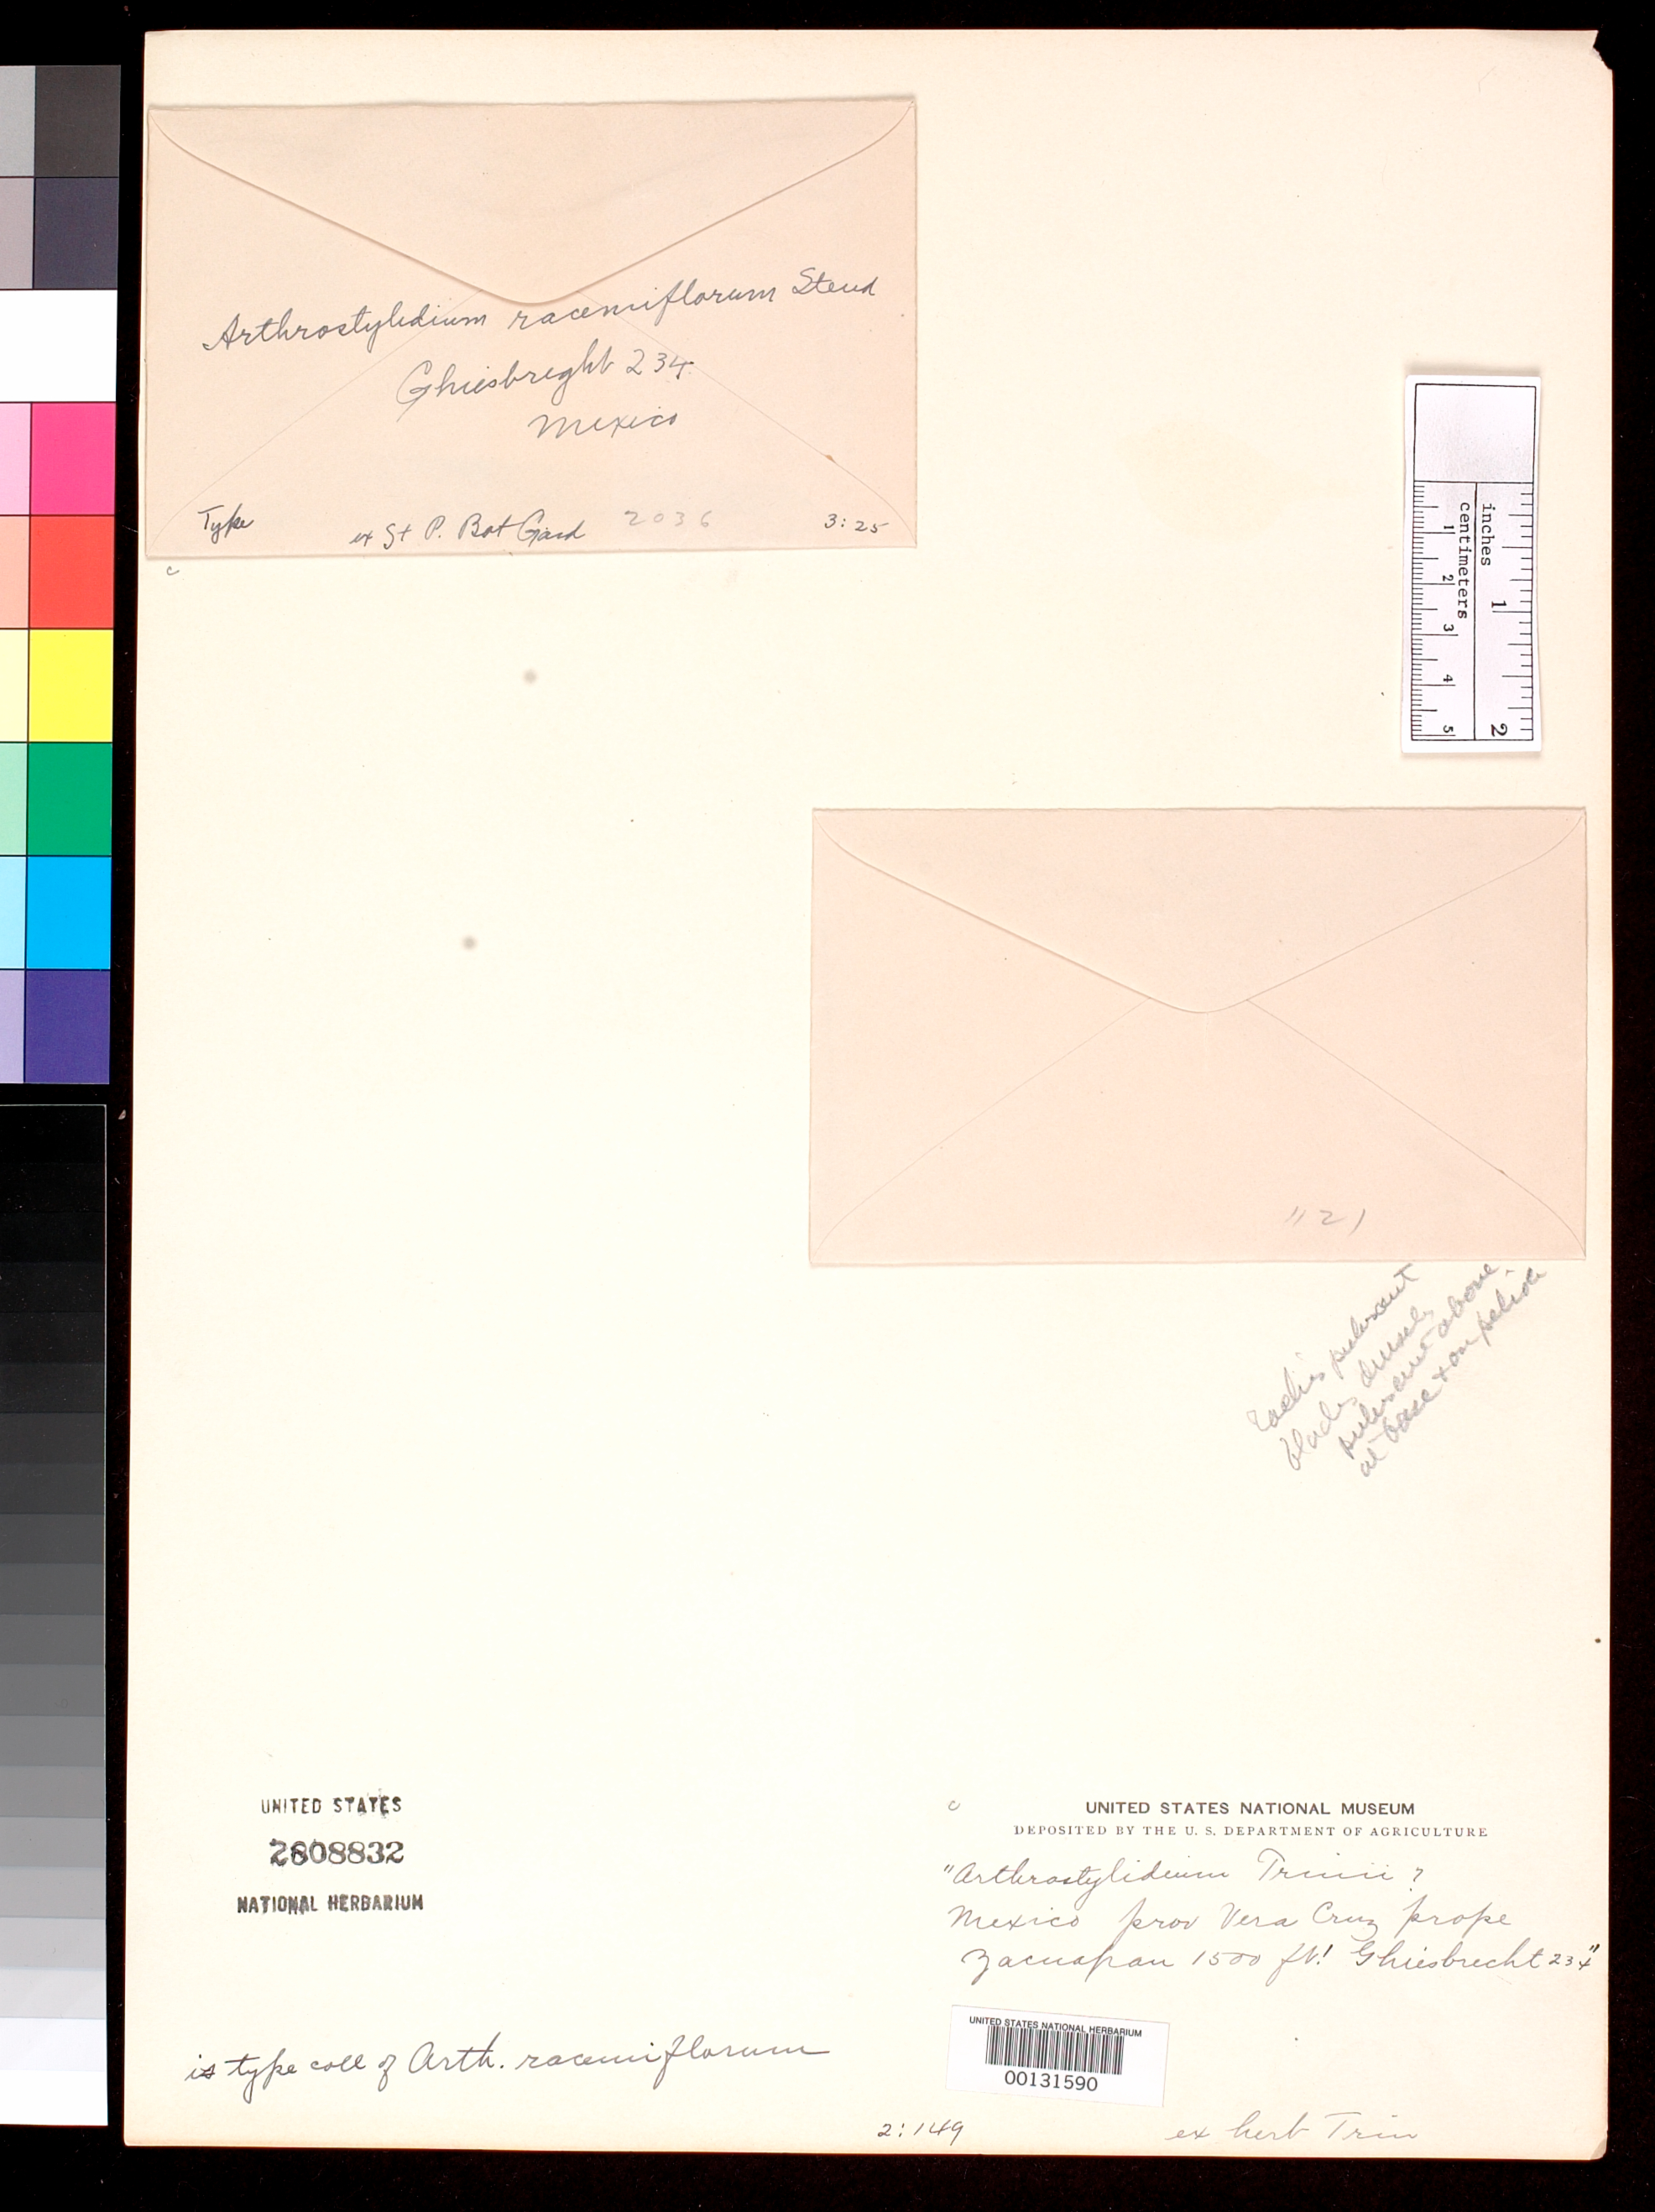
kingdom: Plantae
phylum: Tracheophyta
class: Liliopsida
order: Poales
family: Poaceae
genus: Arthrostylidium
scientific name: Arthrostylidium racemiflorum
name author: Steud.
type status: Type Fragment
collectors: A. Ghiesbreght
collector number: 234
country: Mexico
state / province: Veracruz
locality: Near Zacuapan.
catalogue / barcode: US 2808832